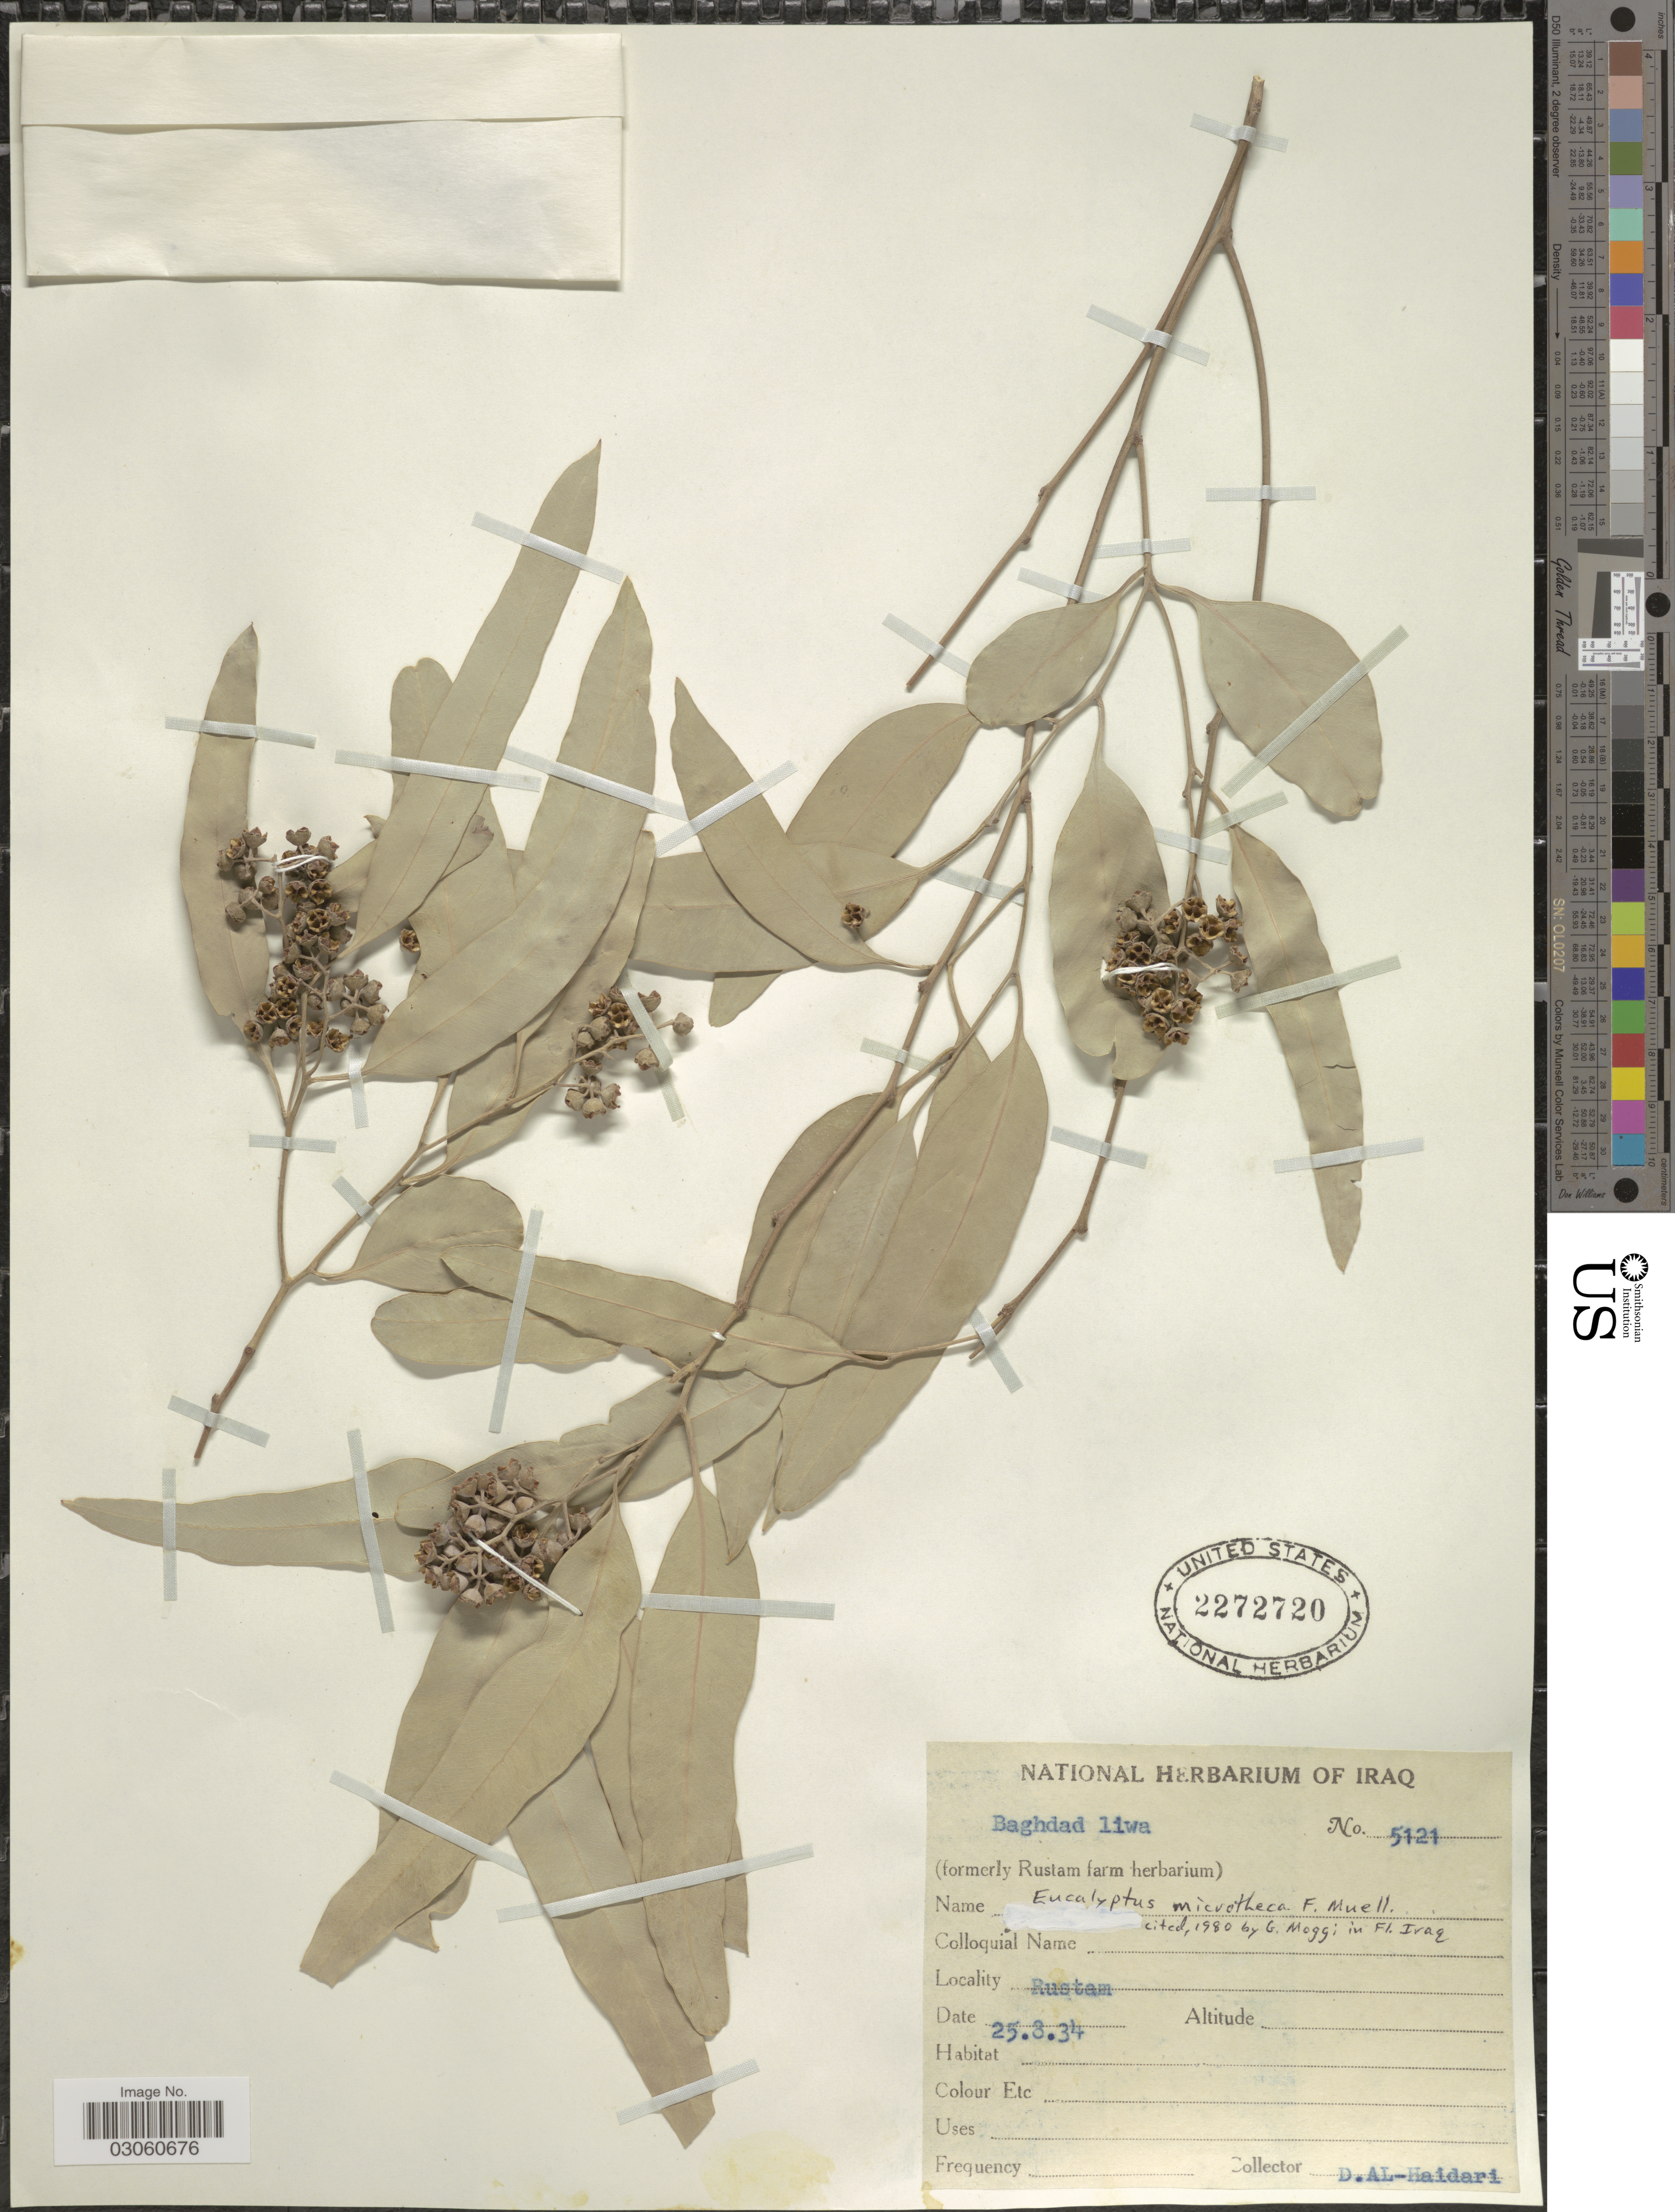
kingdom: Plantae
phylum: Tracheophyta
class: Magnoliopsida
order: Myrtales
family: Myrtaceae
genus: Eucalyptus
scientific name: Eucalyptus microtheca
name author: F. Muell.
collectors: D. Al-Haidari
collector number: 5121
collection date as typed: Transcribed d/m/y: 25/8/34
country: Iraq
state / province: Baghdad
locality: Baghdad liwa. Rustam.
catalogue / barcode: US 2272720